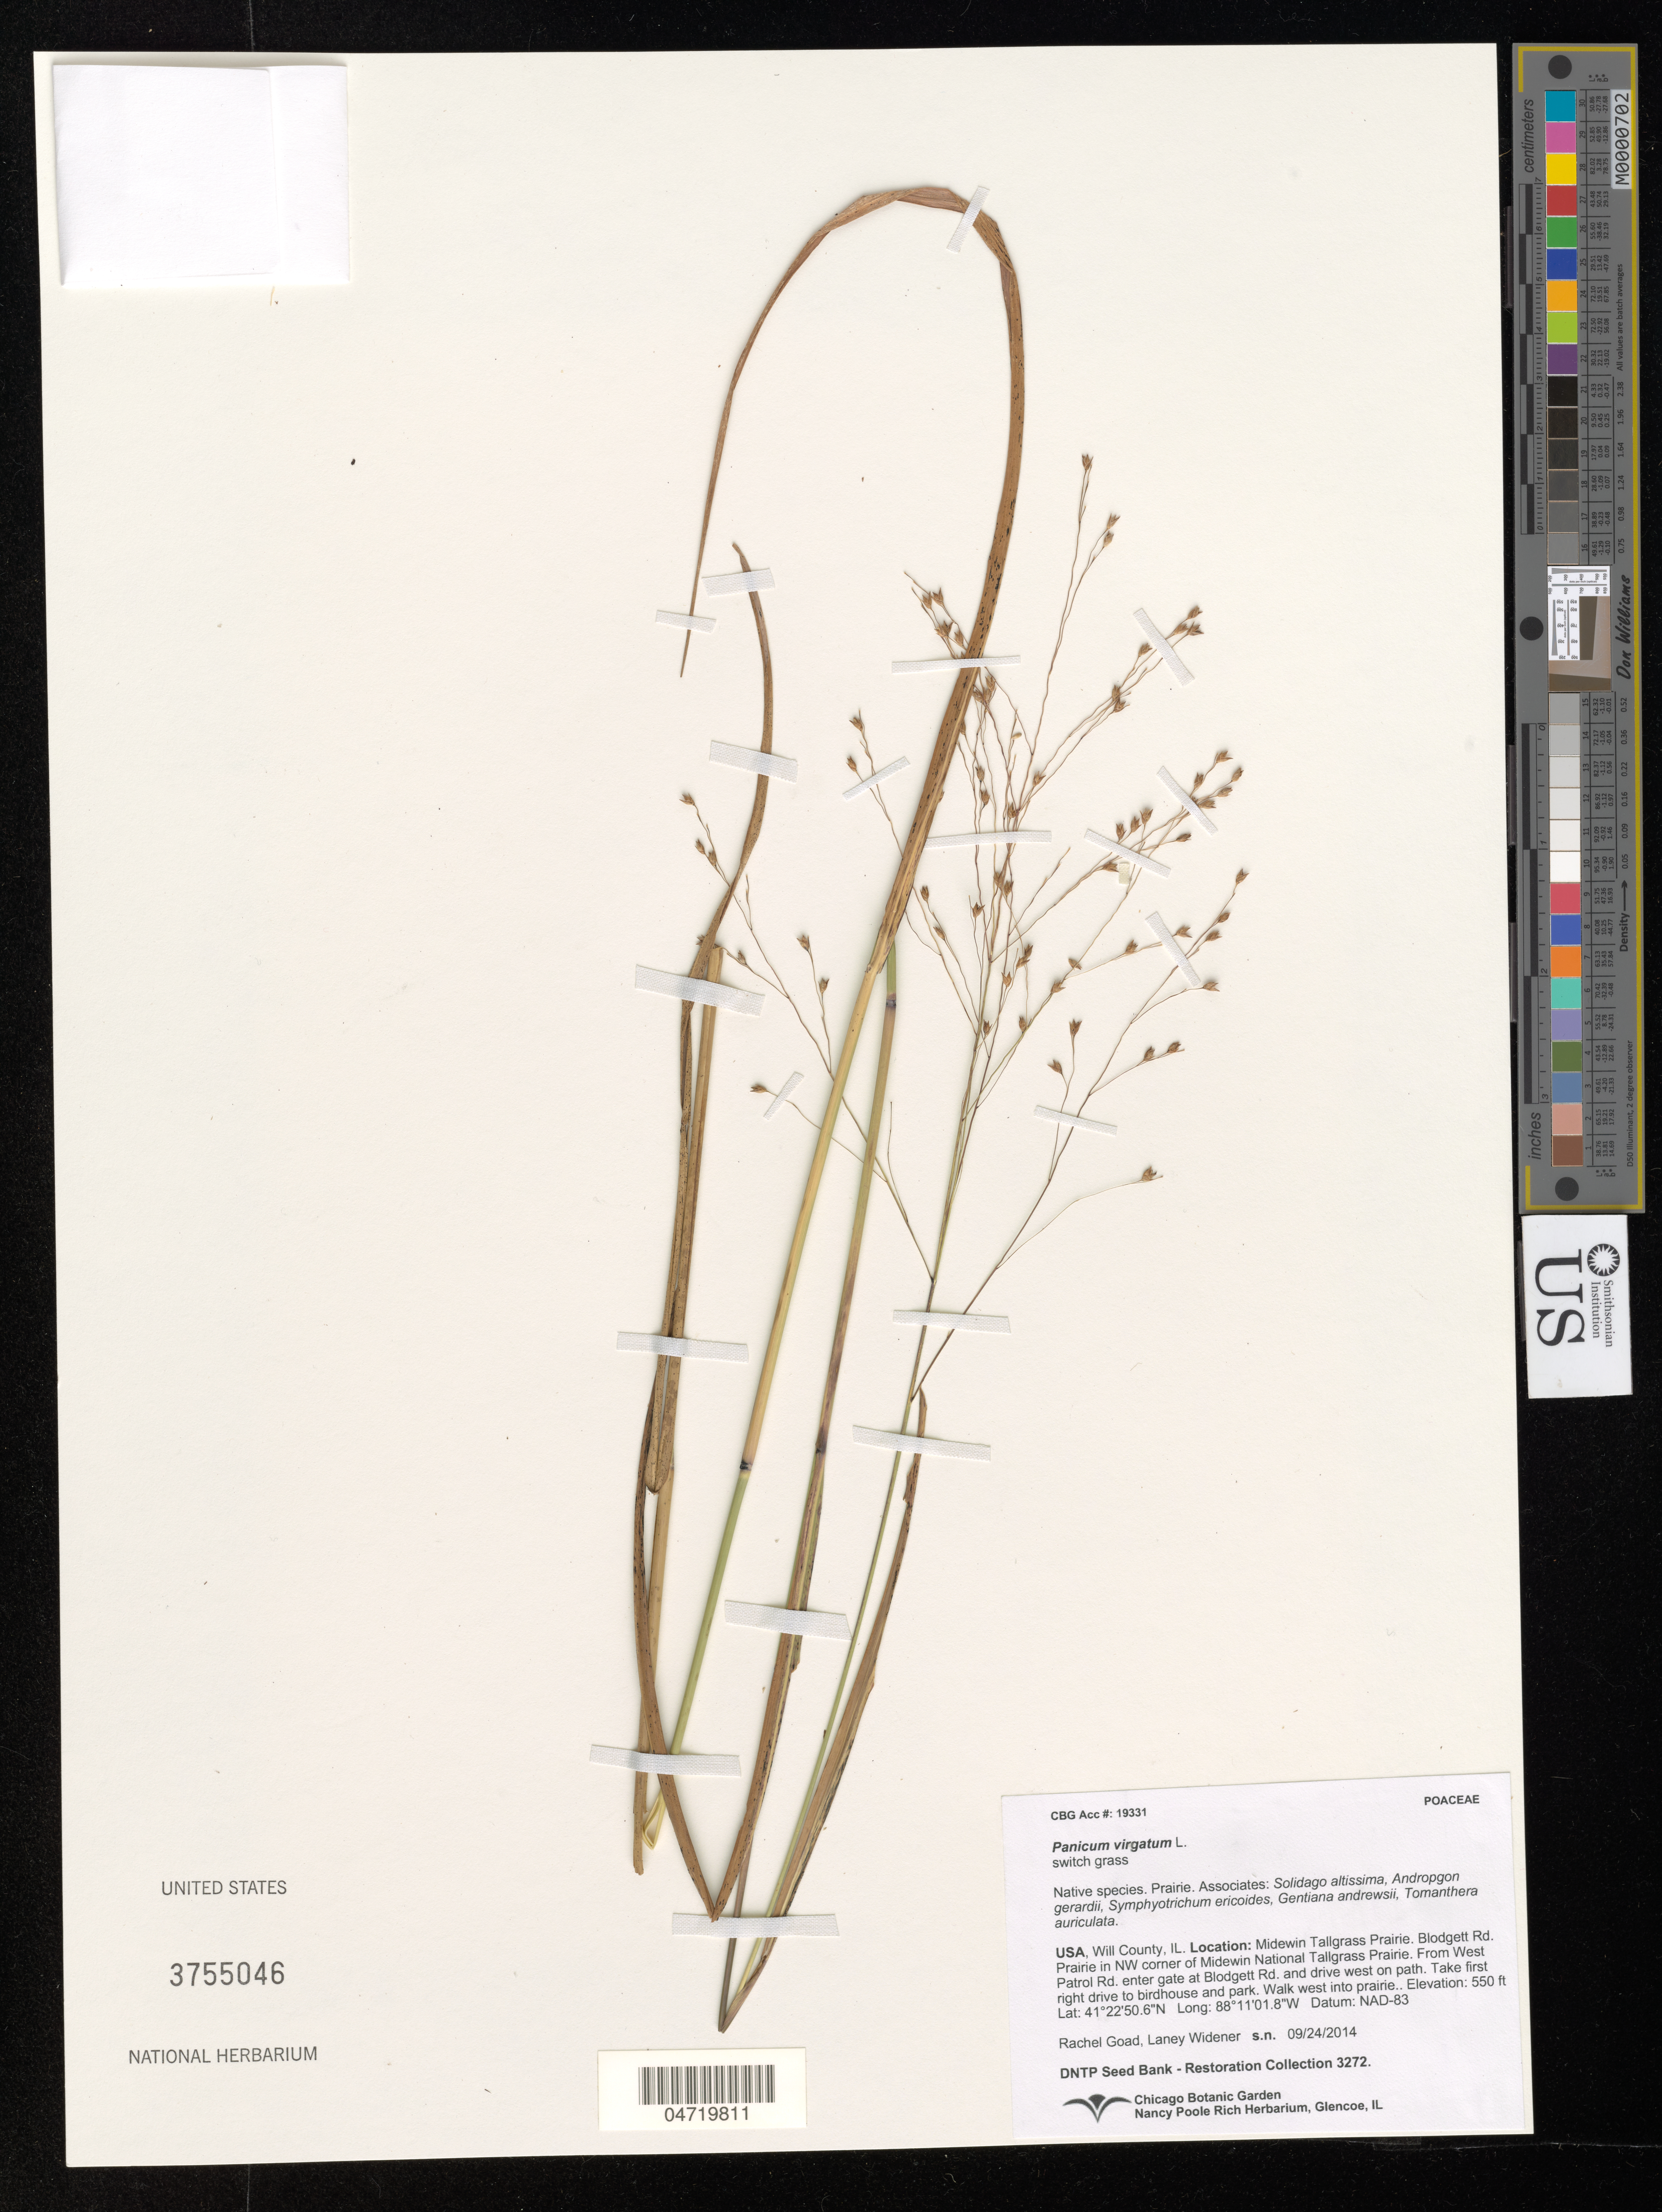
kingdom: Plantae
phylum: Tracheophyta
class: Liliopsida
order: Poales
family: Poaceae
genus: Panicum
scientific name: Panicum virgatum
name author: L.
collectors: R. Goad et al.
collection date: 2014-09-24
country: United States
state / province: Illinois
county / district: Will County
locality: Prairie in NW corner of Midewin National Tallgrass Prairie. West Patrol Rd to Blodgett Rd. then west on path. First right to birdhouse and park, then west into prairie.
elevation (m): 168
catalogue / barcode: US 3755046